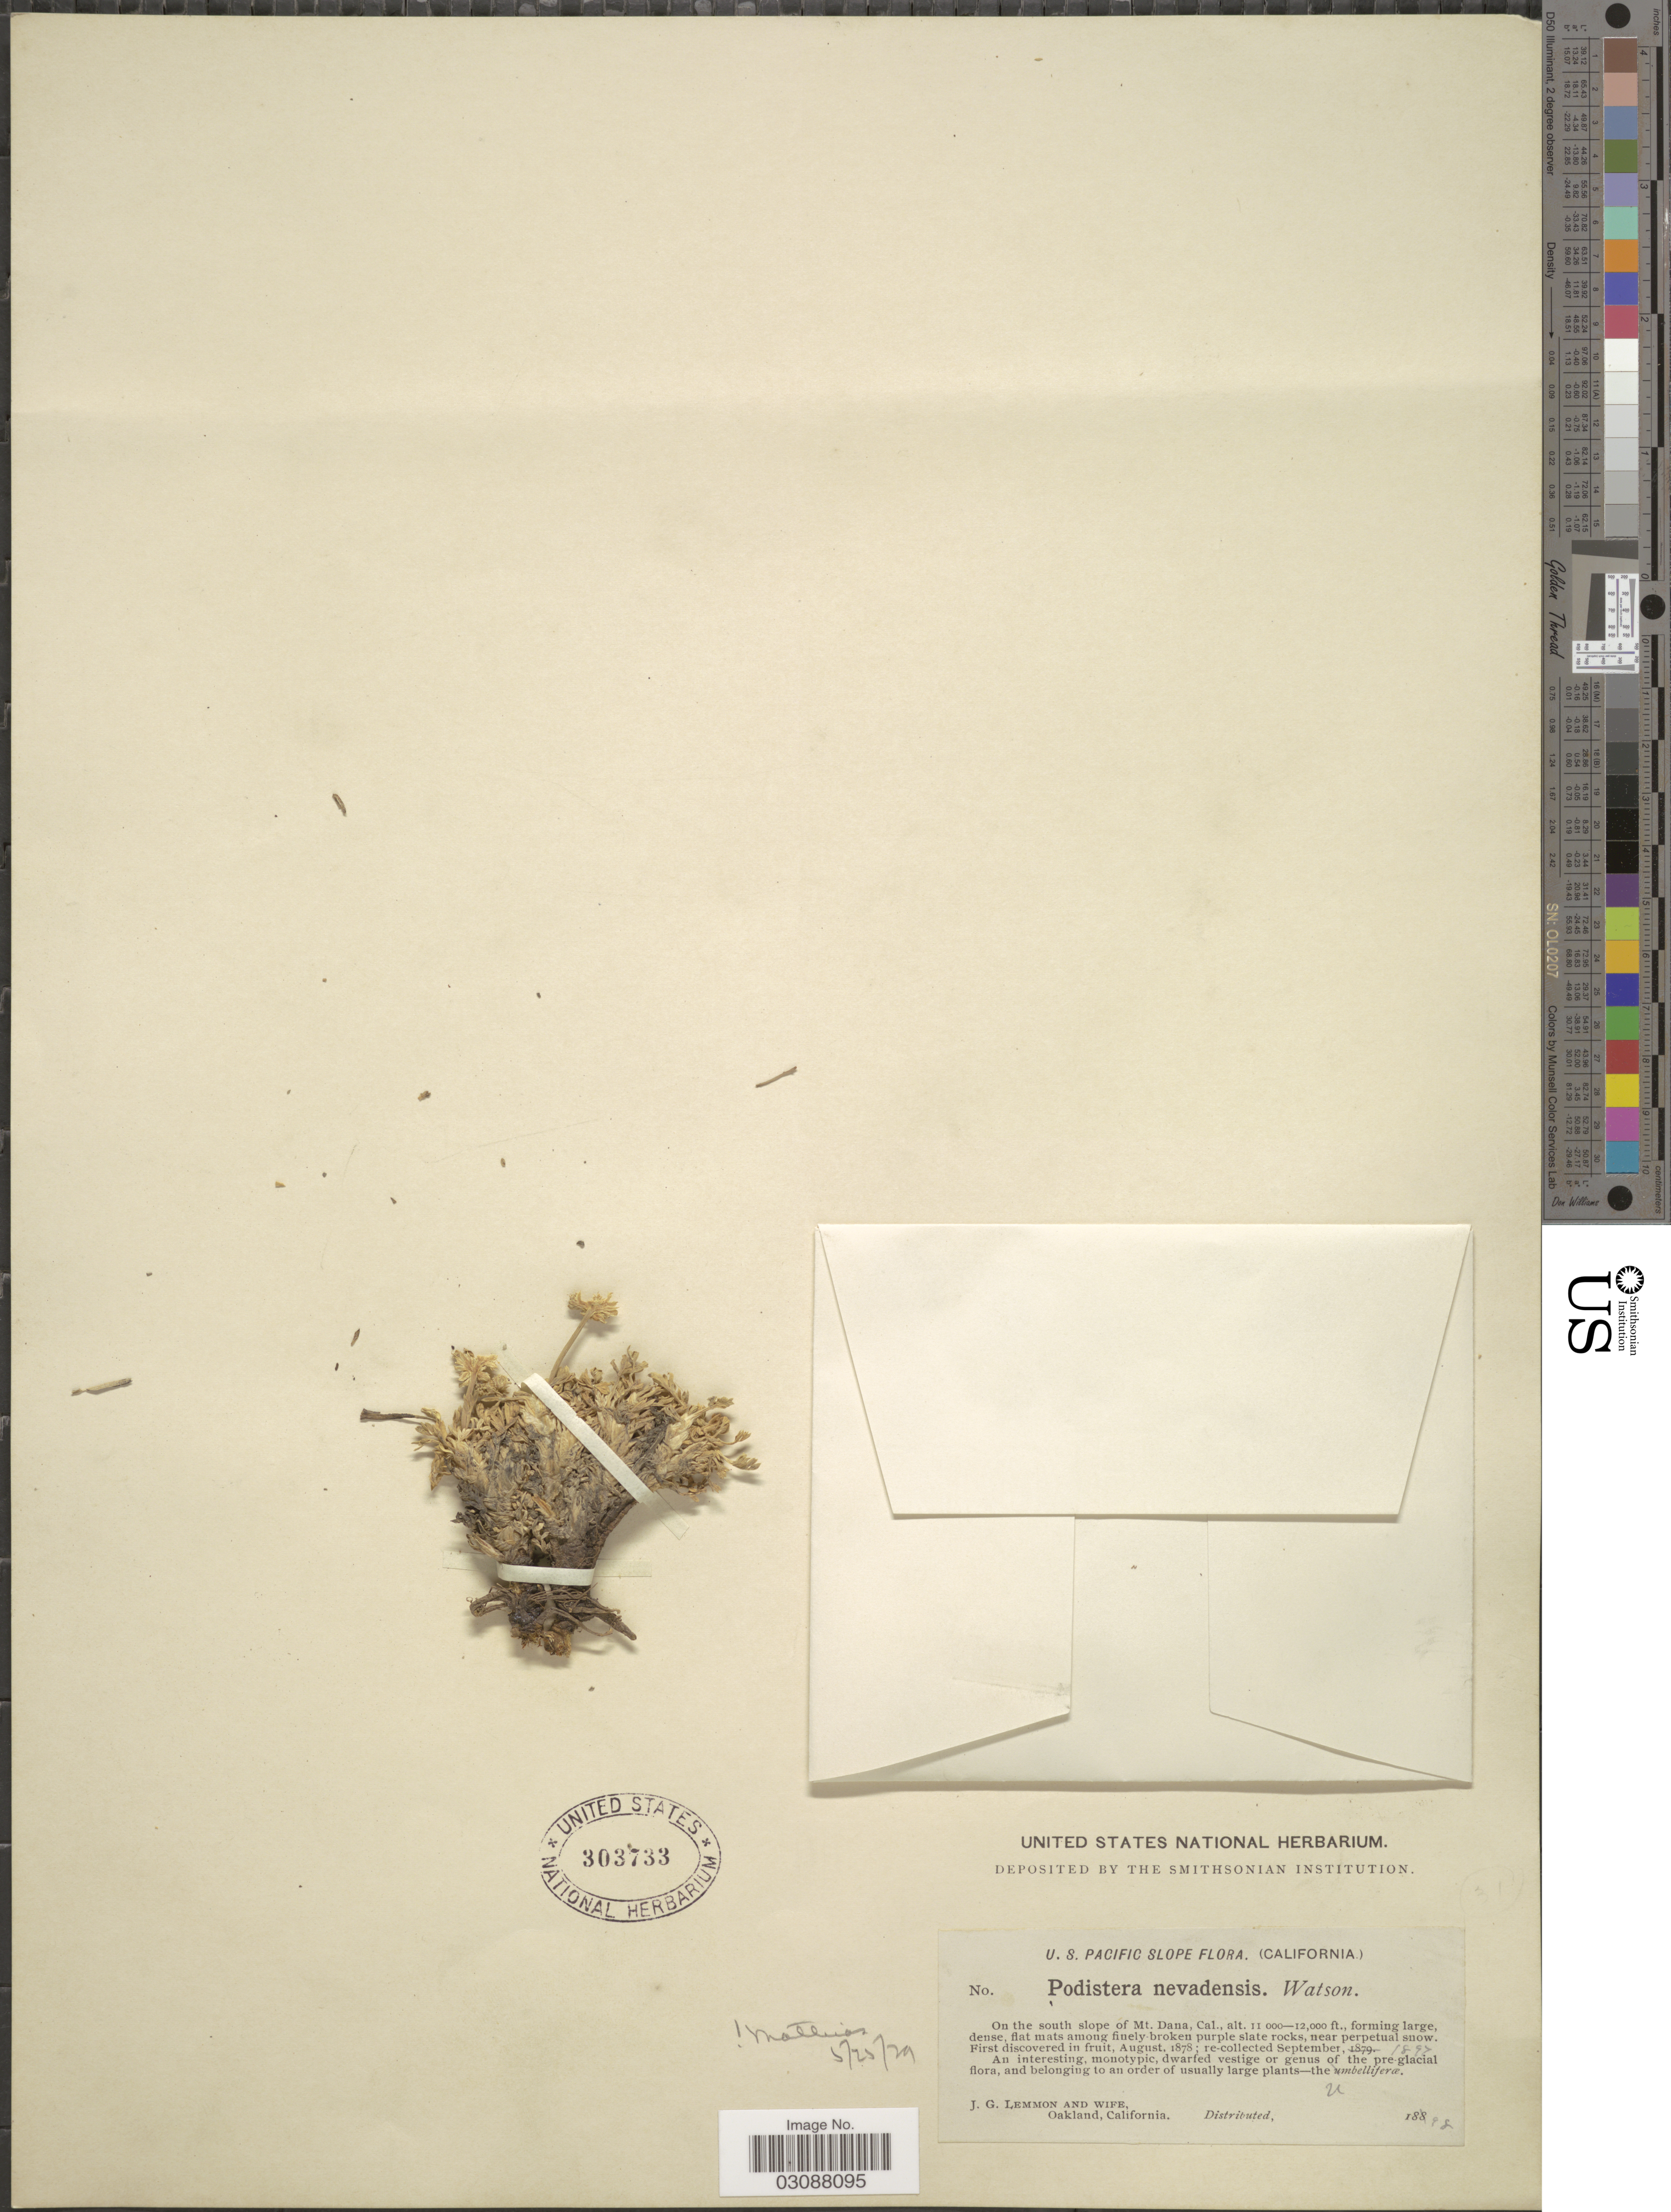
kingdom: Plantae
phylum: Tracheophyta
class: Magnoliopsida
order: Apiales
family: Apiaceae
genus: Podistera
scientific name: Podistera nevadensis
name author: (A. Gray) S. Watson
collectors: J. Lemmon & Mrs. J. G. Lemmon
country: United States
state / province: California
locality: U.S. Pacific Slope. On the south slope of Mt. Dana.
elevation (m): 3353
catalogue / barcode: US 303733